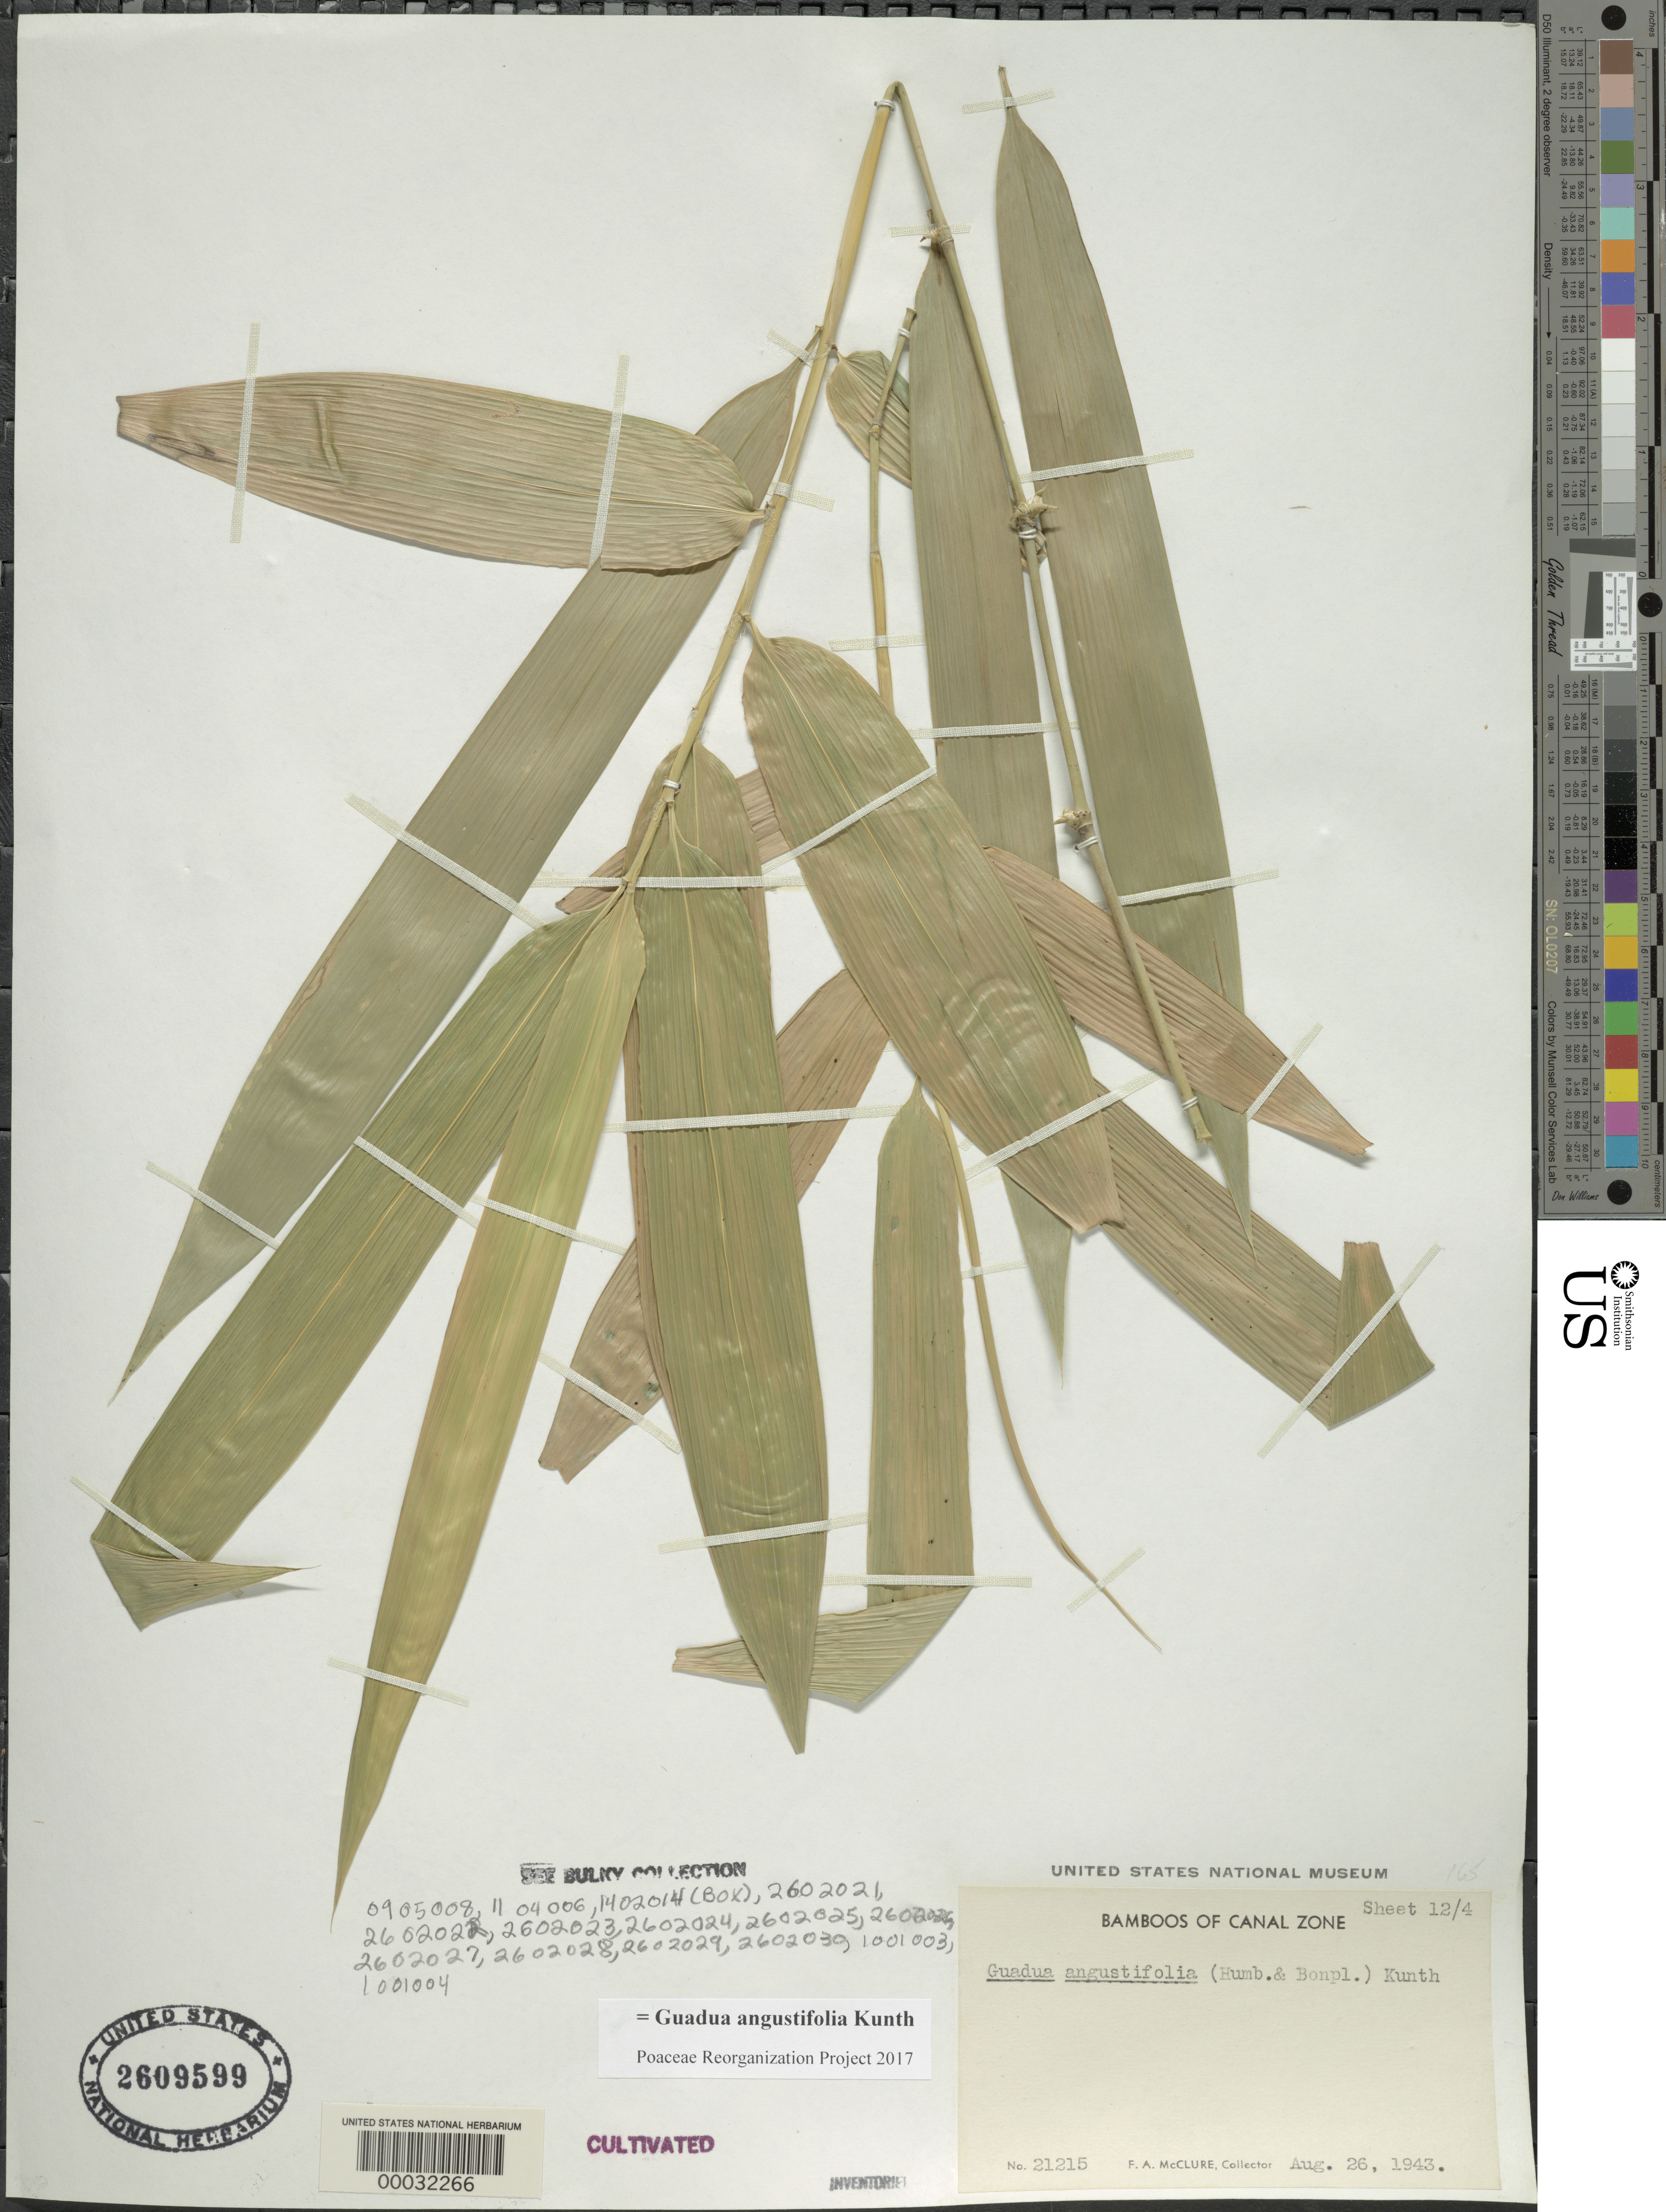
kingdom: Plantae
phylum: Tracheophyta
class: Liliopsida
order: Poales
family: Poaceae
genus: Guadua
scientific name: Guadua angustifolia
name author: Kunth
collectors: F. A. McClure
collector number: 21215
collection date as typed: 26 Aug 1943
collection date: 1943-08-26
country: Panama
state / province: Panamá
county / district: Canal Zone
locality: Experimental Gardens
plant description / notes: Introduced from Ecuador by Holgar Johansen 1924, ski pole experiment (see set of five sheets and bulky objects as well).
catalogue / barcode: US 2609599